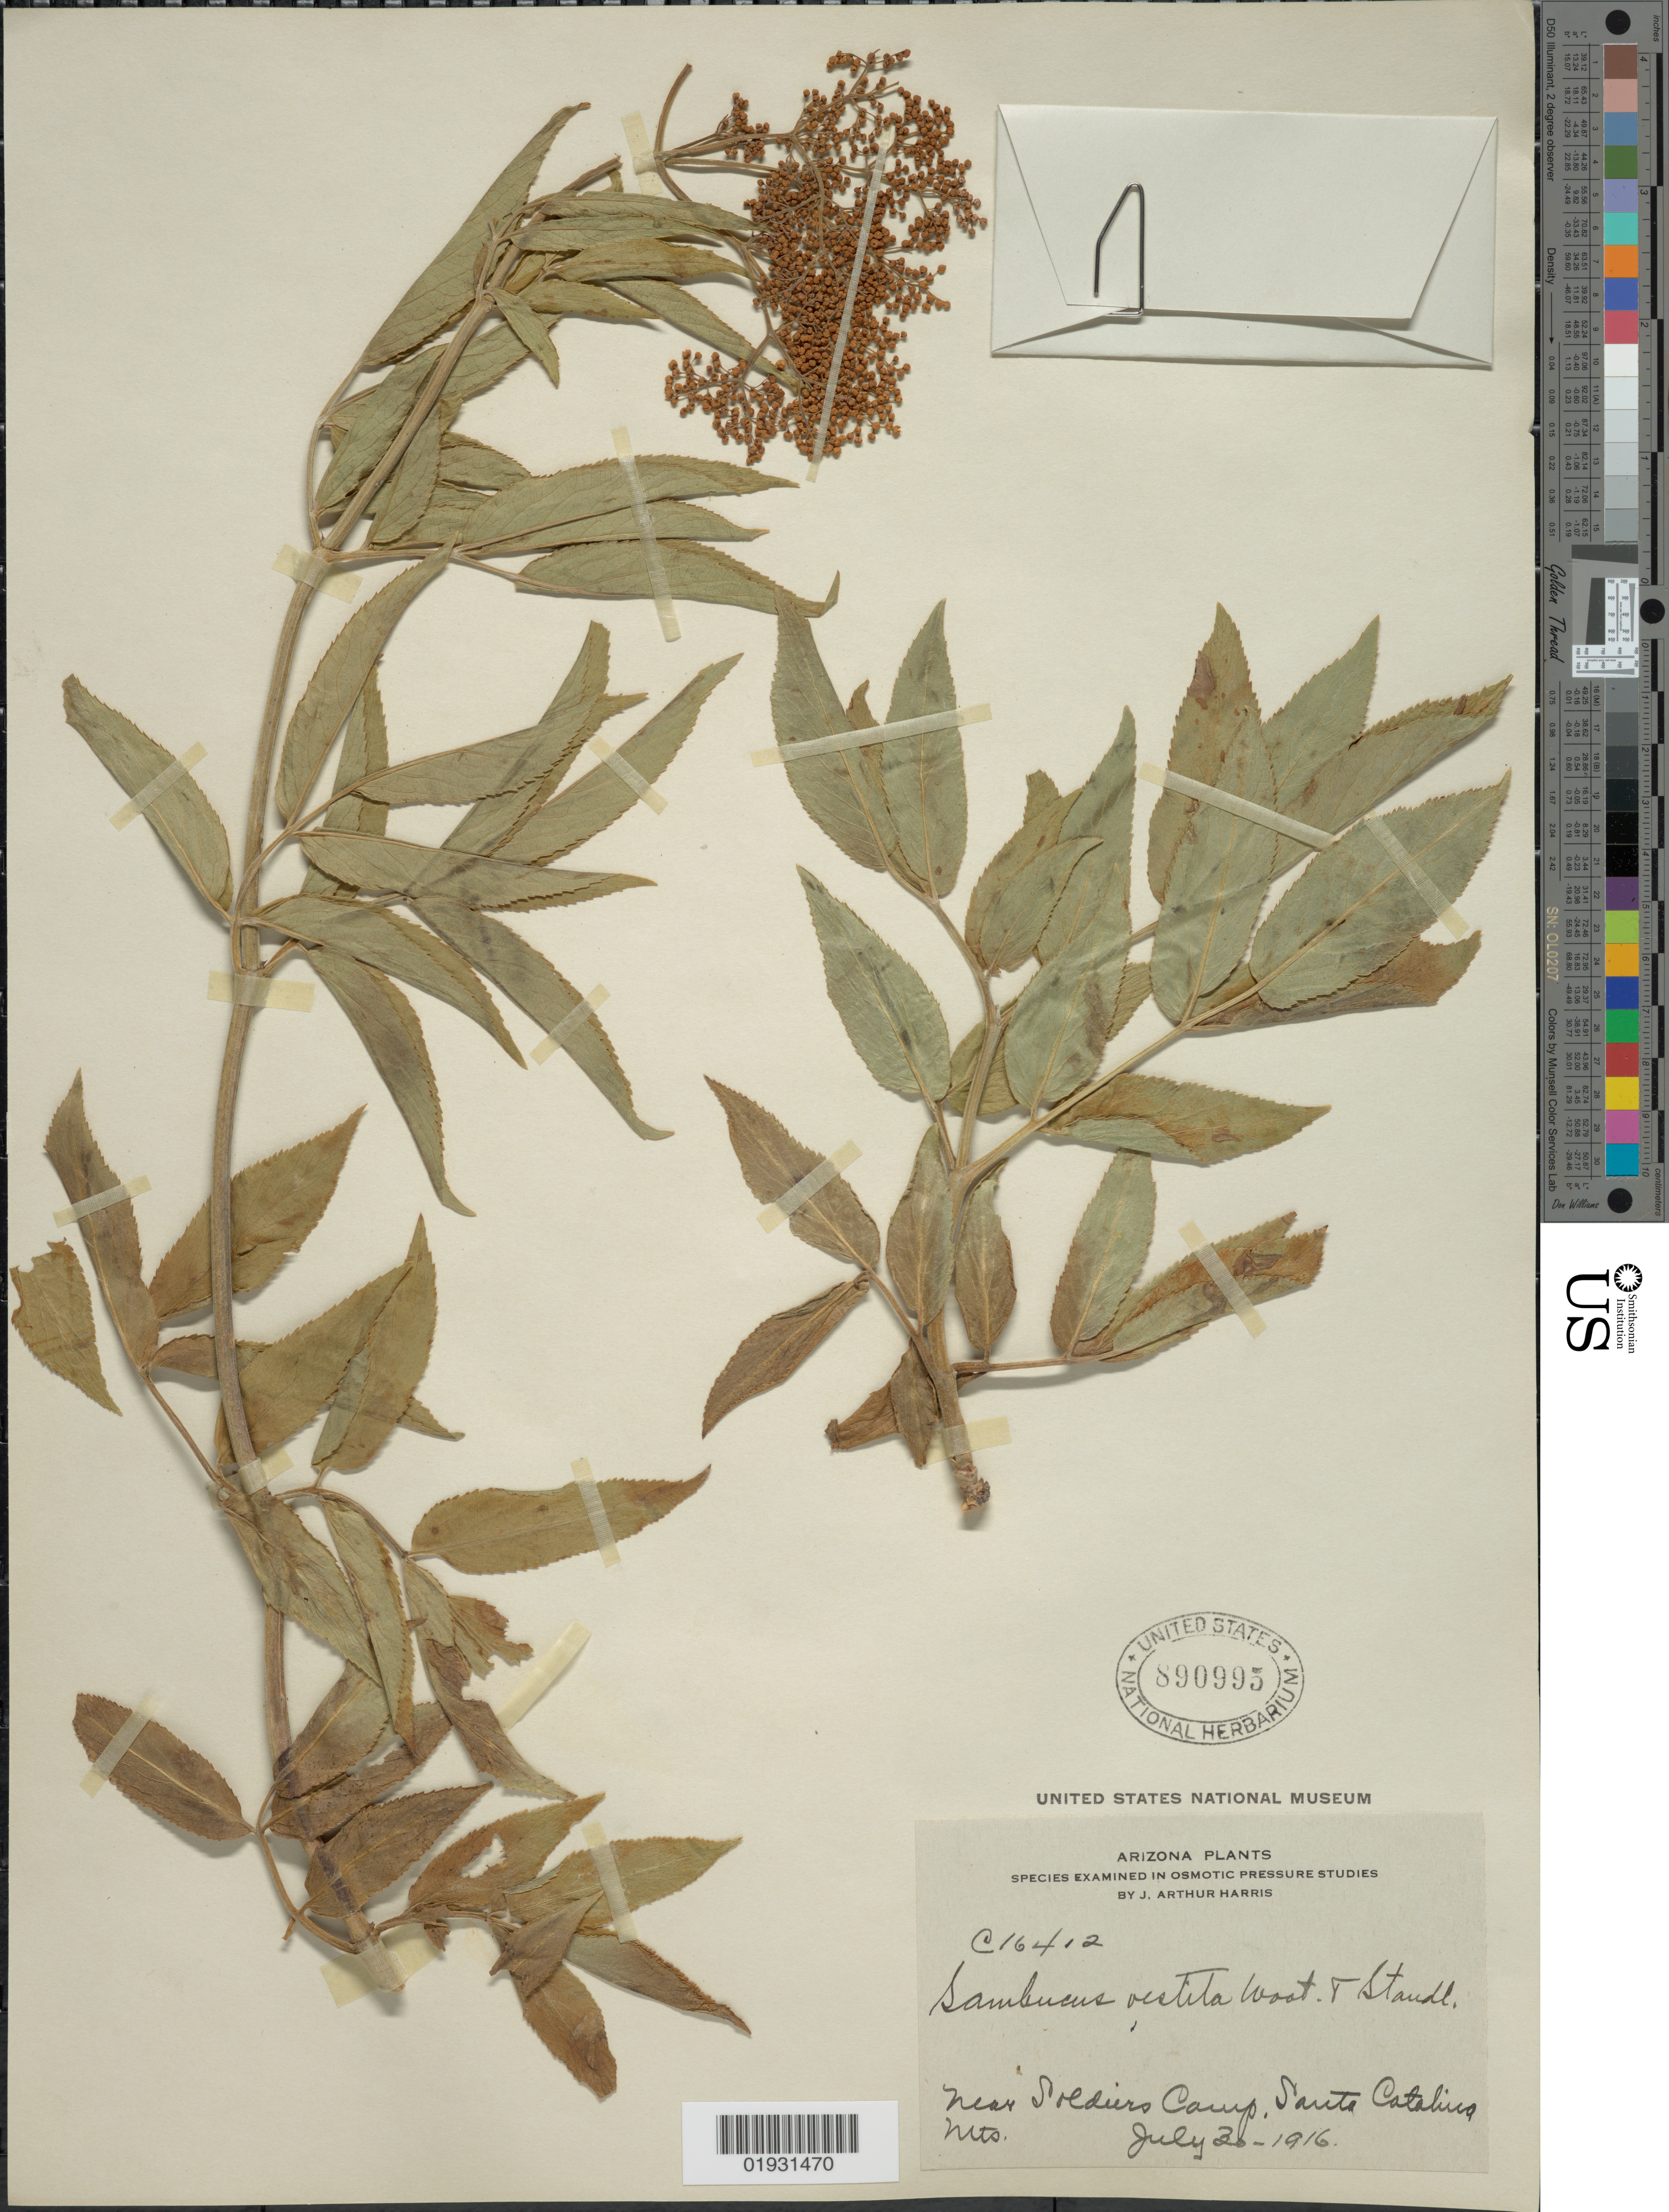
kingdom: Plantae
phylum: Tracheophyta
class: Magnoliopsida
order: Dipsacales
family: Viburnaceae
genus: Sambucus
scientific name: Sambucus vestita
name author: Wooton & Standl.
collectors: A. J. Harris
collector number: C16412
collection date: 1916-07-30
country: United States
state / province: Arizona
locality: Near Soldiers Camp, Santa Catalina Mts.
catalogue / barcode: US 890995